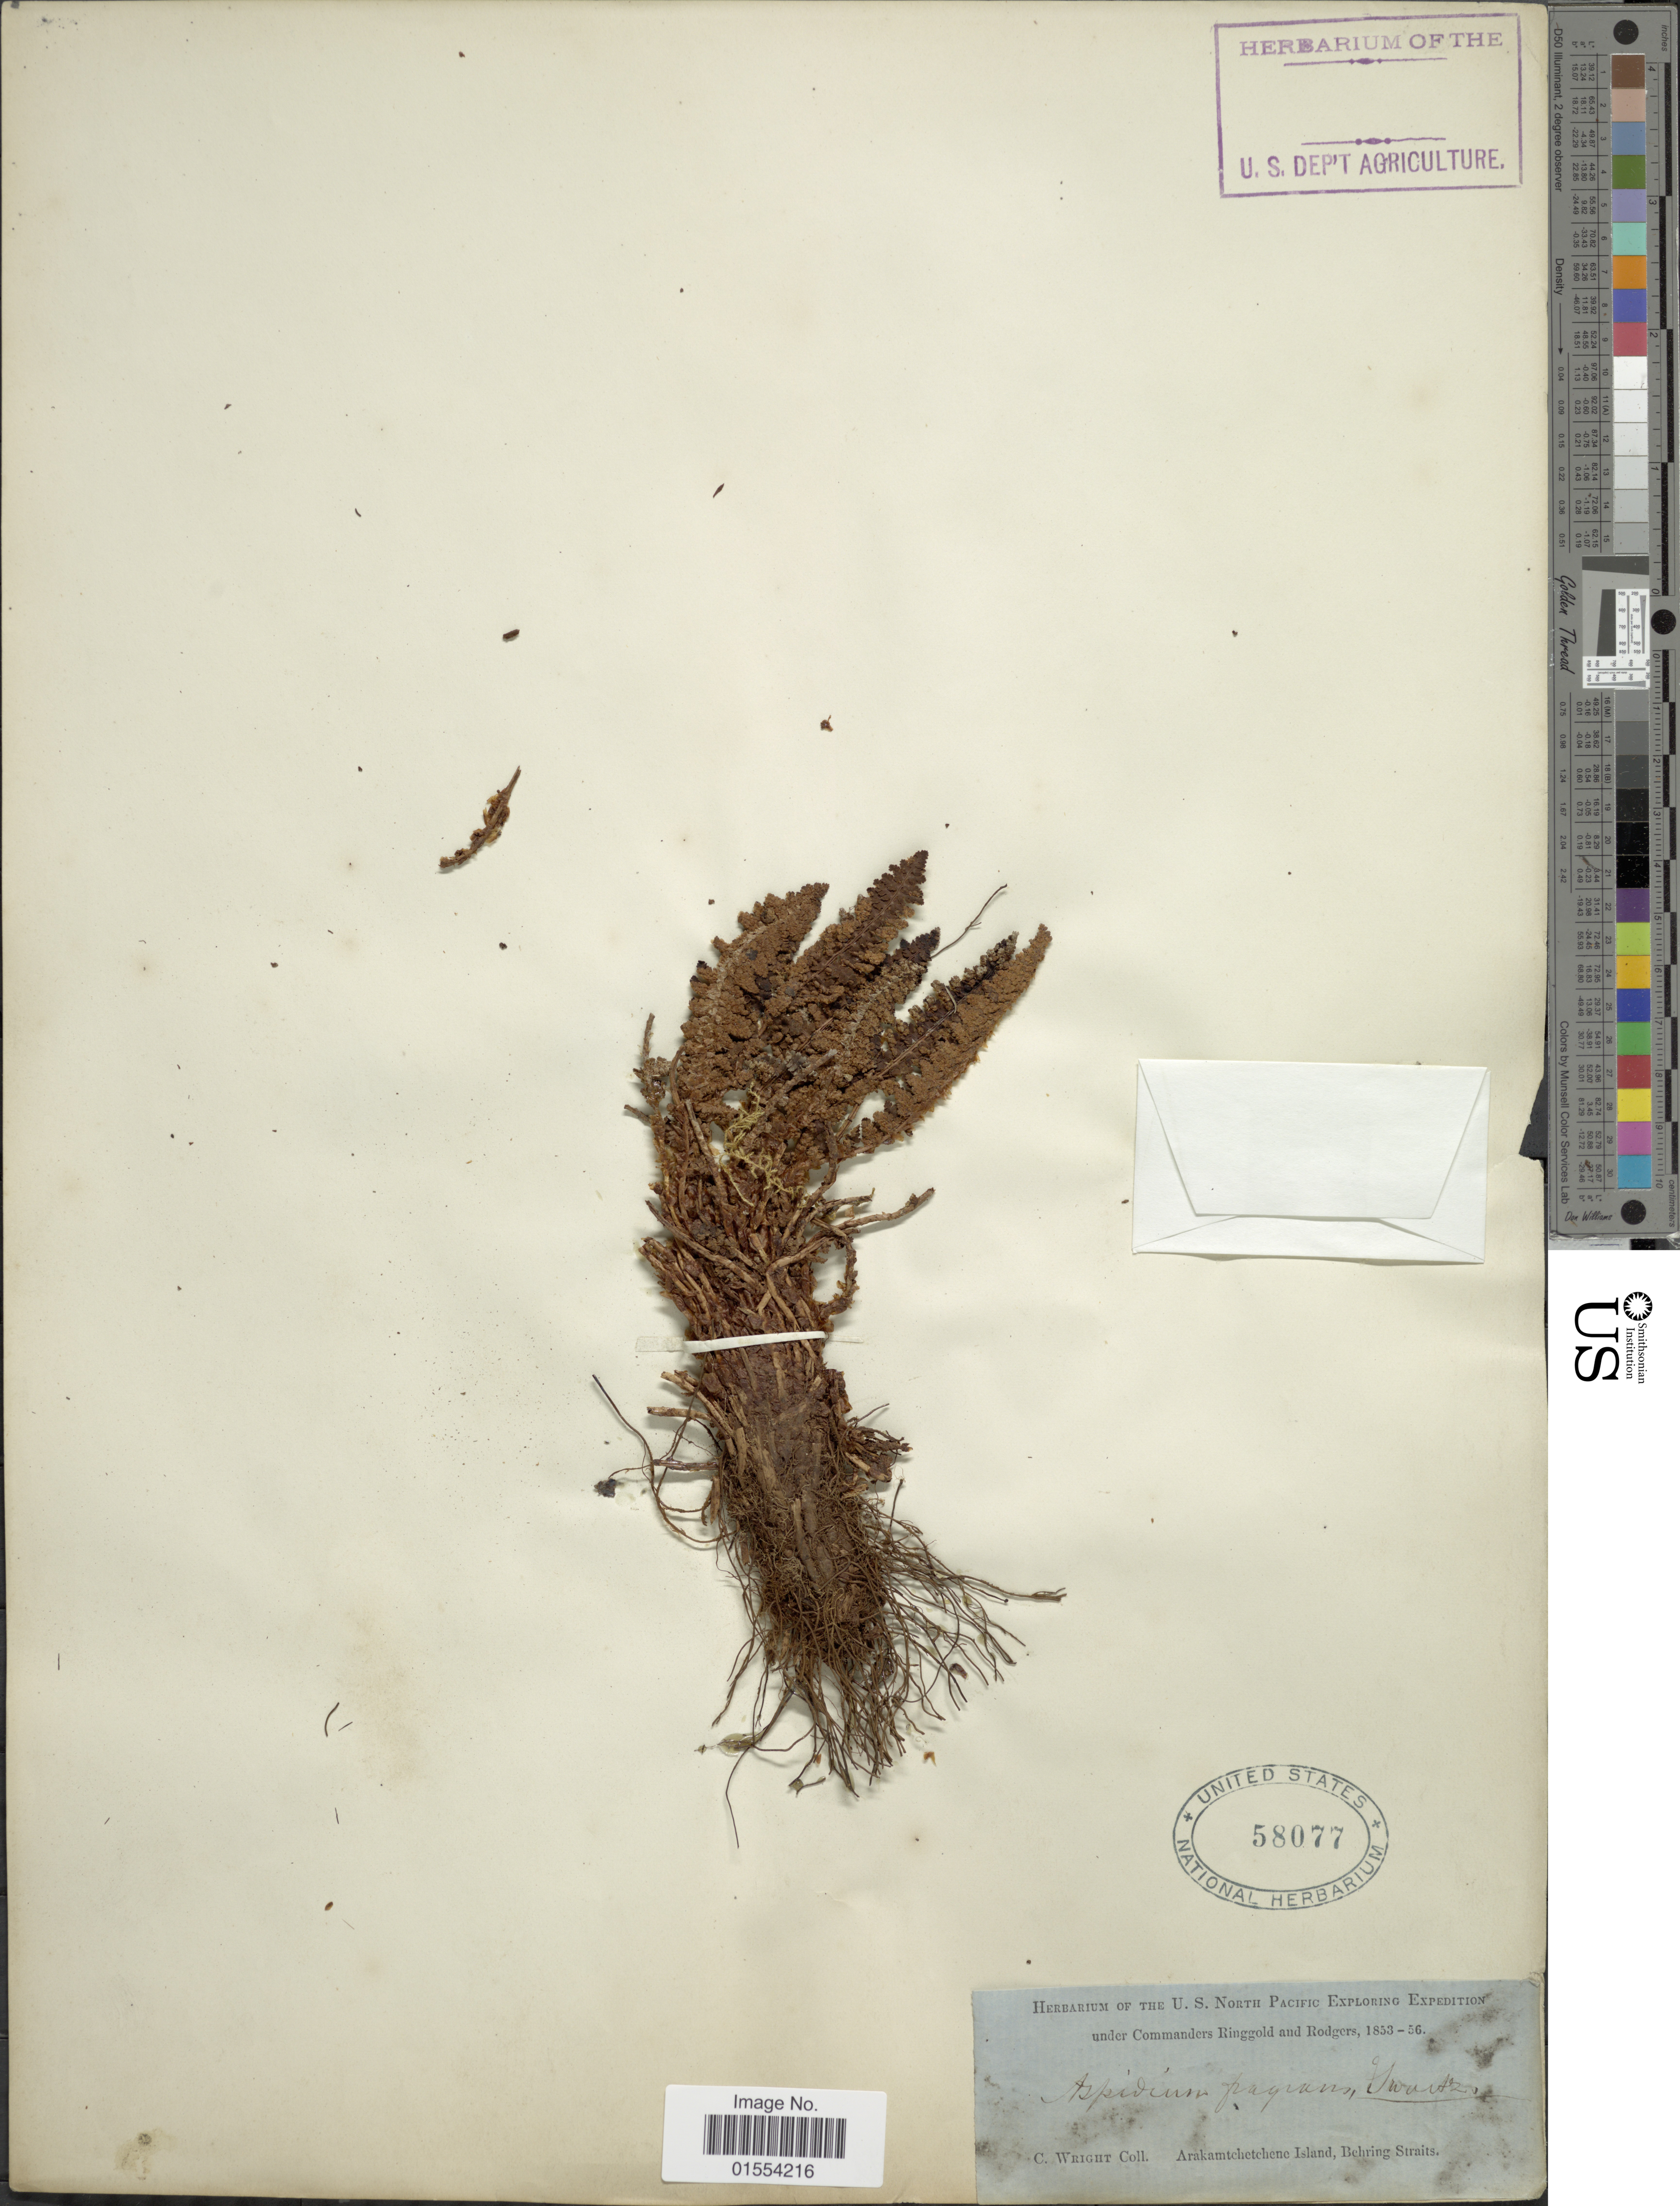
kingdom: Plantae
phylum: Tracheophyta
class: Polypodiopsida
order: Polypodiales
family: Dryopteridaceae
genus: Dryopteris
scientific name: Dryopteris fragrans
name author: (L.) Schott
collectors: C. Wright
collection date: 1853/1856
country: Russian Federation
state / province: Chukotka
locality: Arakamtchetchene Island, Behring Straits.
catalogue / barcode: US 58077